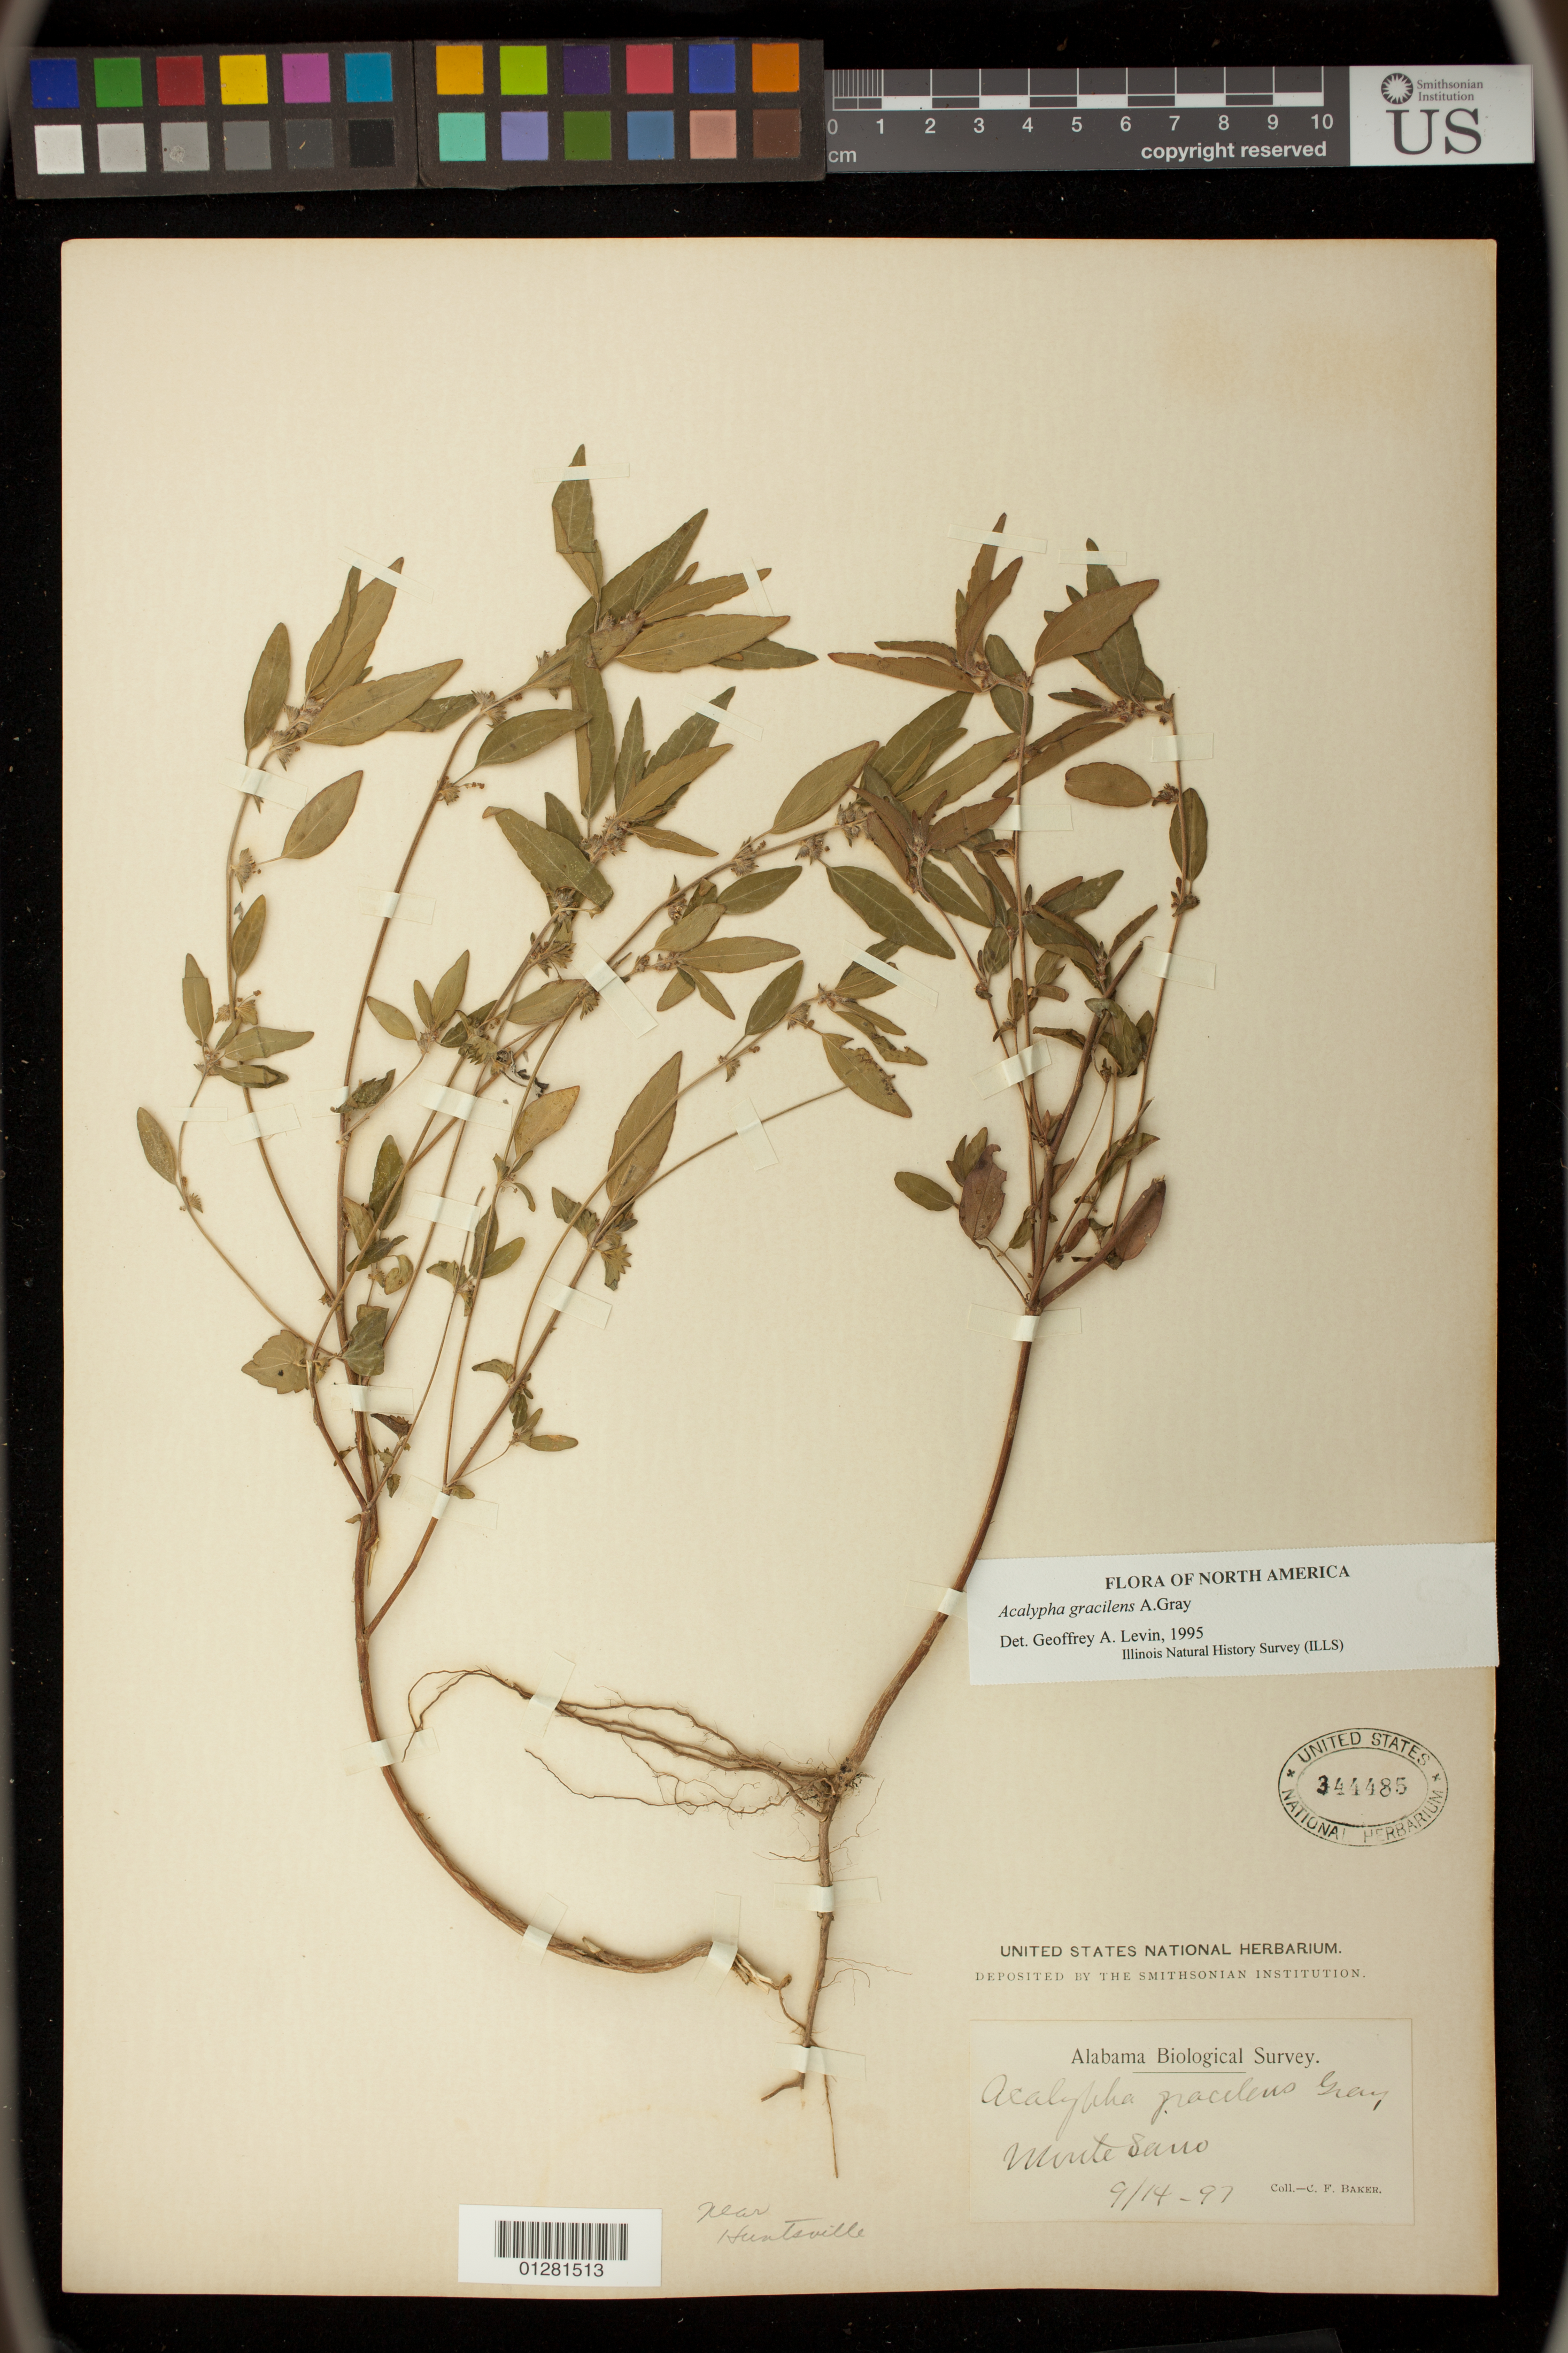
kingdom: Plantae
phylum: Tracheophyta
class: Magnoliopsida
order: Malpighiales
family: Euphorbiaceae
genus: Acalypha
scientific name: Acalypha gracilens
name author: A. Gray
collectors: C. F. Baker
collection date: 1897-09-14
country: United States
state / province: Alabama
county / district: Madison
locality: Monte Sano. Near Huntsville.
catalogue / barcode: US 344485